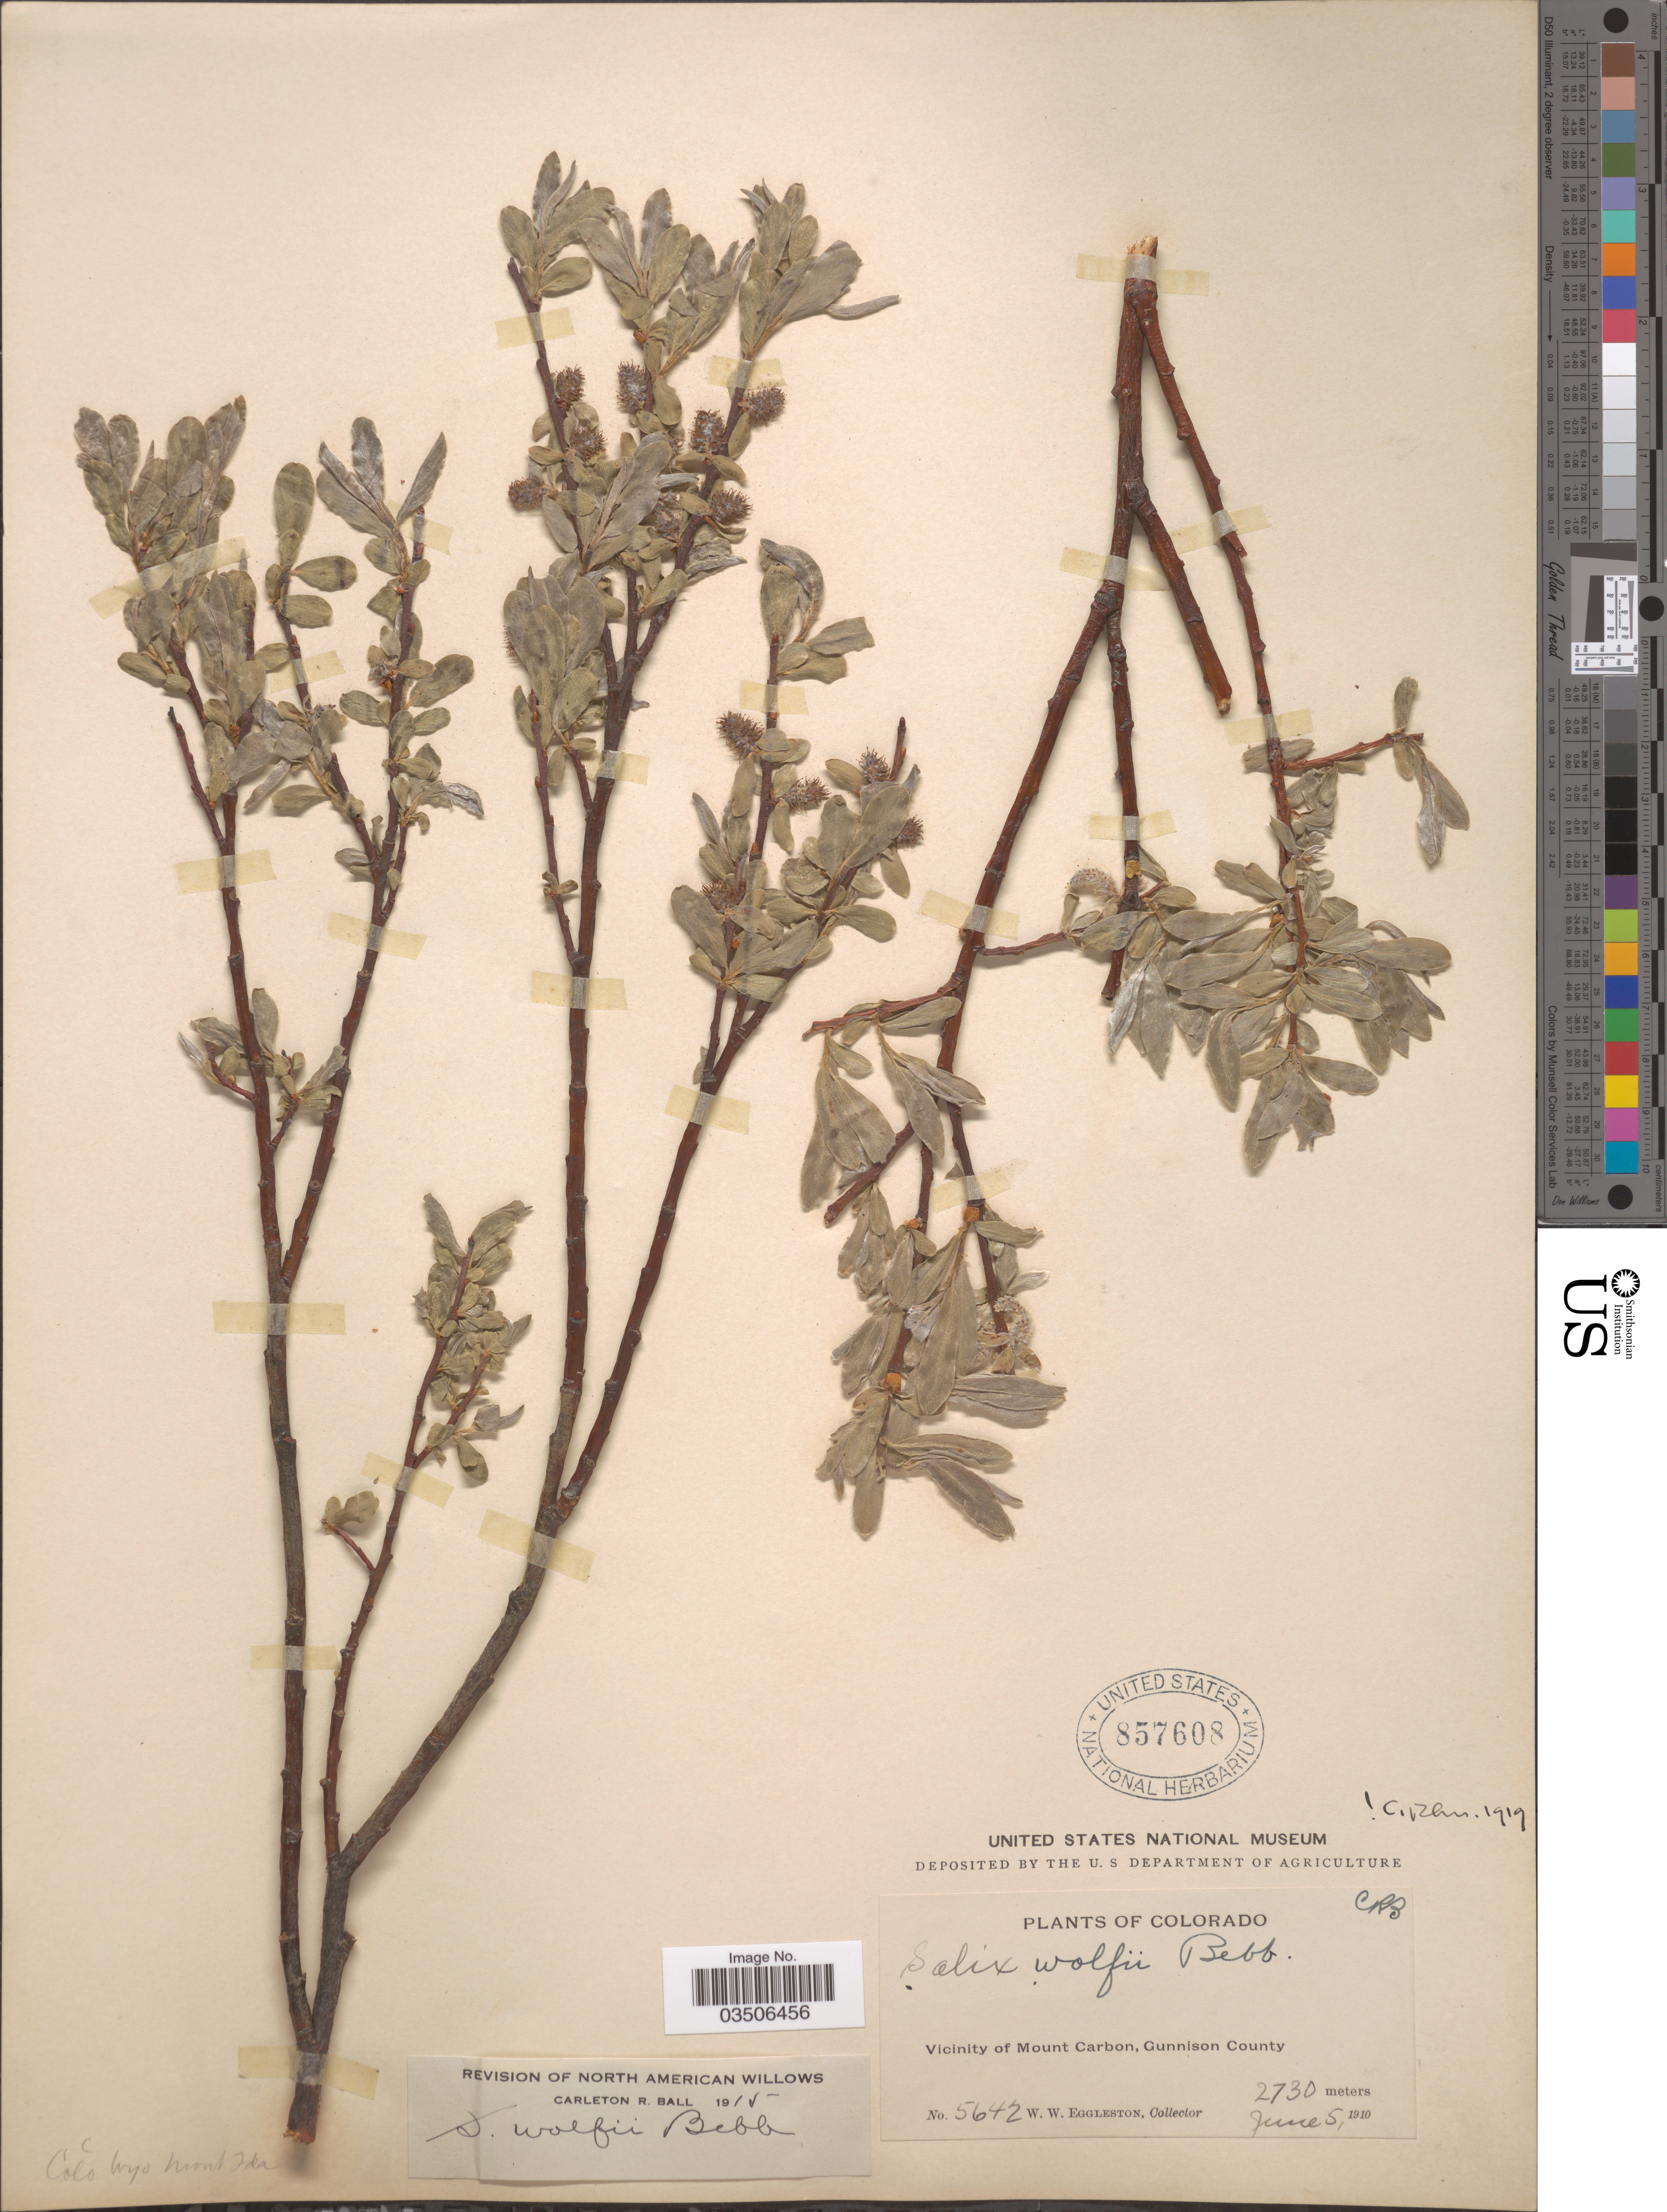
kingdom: Plantae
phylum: Tracheophyta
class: Magnoliopsida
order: Malpighiales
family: Salicaceae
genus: Salix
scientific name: Salix wolfii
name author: Bebb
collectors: W. W. Eggleston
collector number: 5642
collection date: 1910-06-05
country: United States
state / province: Colorado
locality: Vicinity of Mount Carbon, Gunnison County.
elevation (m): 2730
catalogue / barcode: US 857608